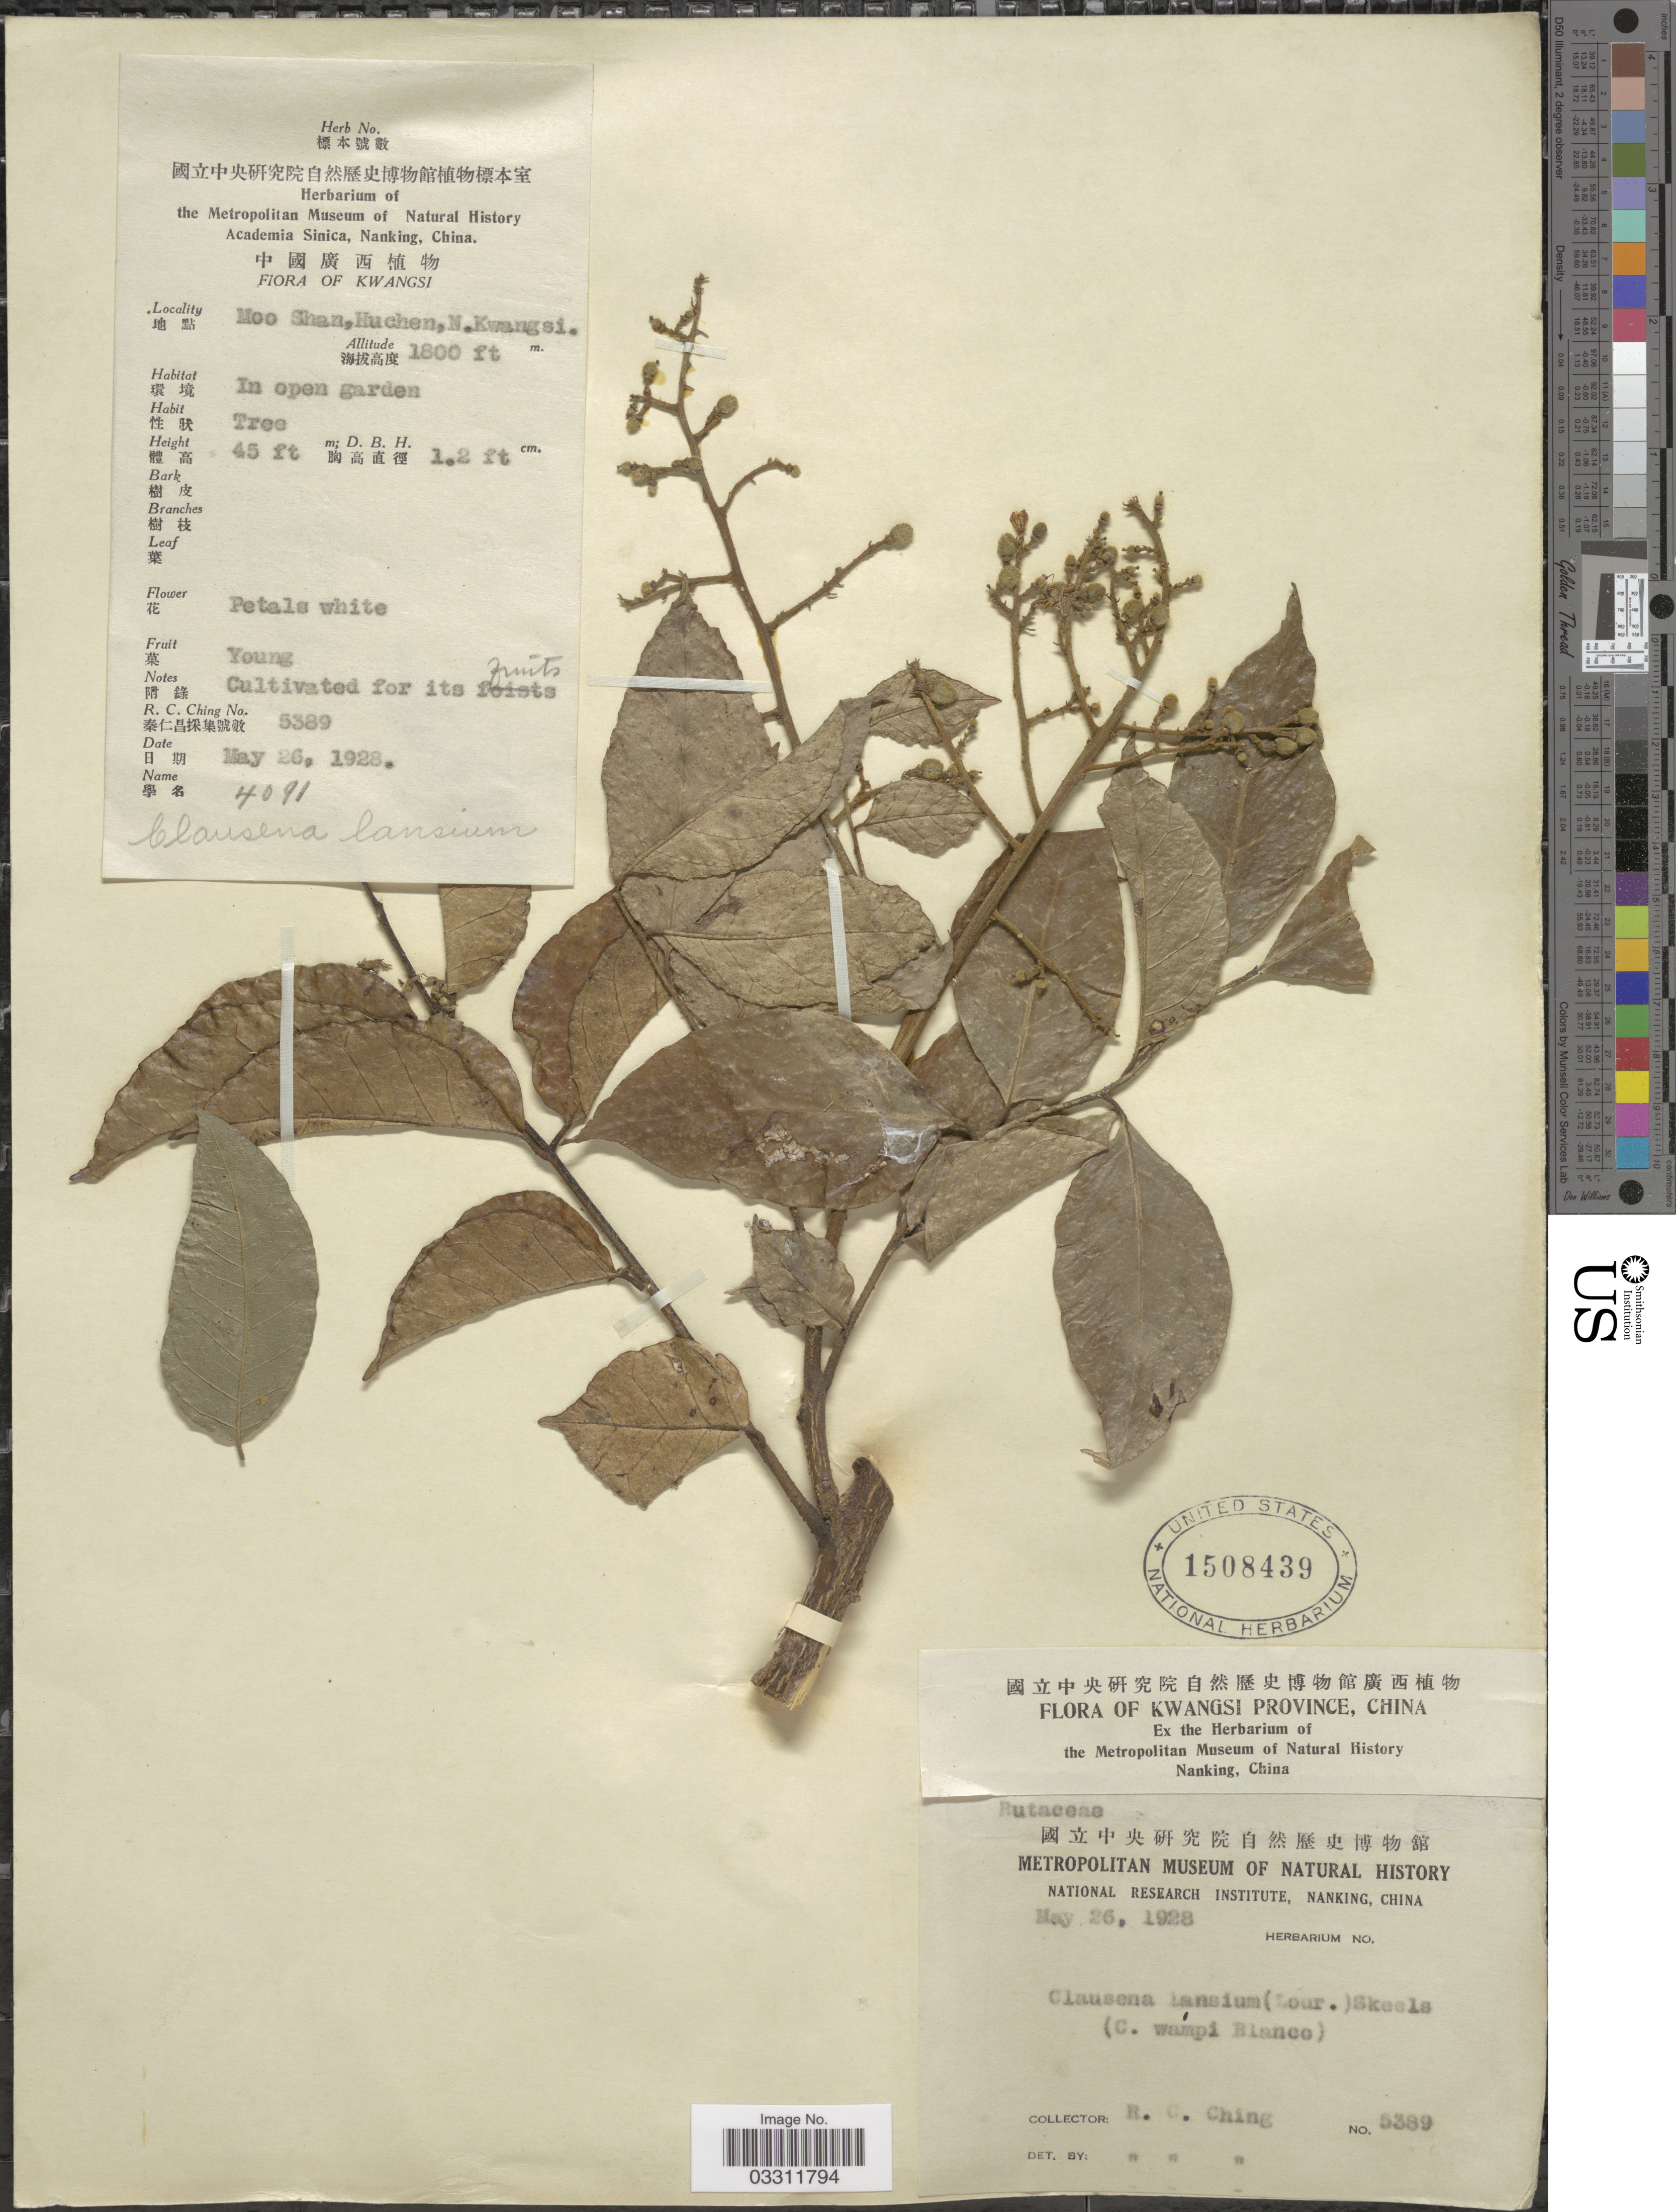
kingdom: Plantae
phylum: Tracheophyta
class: Magnoliopsida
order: Sapindales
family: Rutaceae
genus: Clausena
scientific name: Clausena lansium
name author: (Lour.) Skeels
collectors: R. C. Ching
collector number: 5389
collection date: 1928-05-26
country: China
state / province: Guangxi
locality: Kwangsi Province. Moo Shan, Huchen, N. Kwangsi.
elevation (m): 549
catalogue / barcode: US 1508439